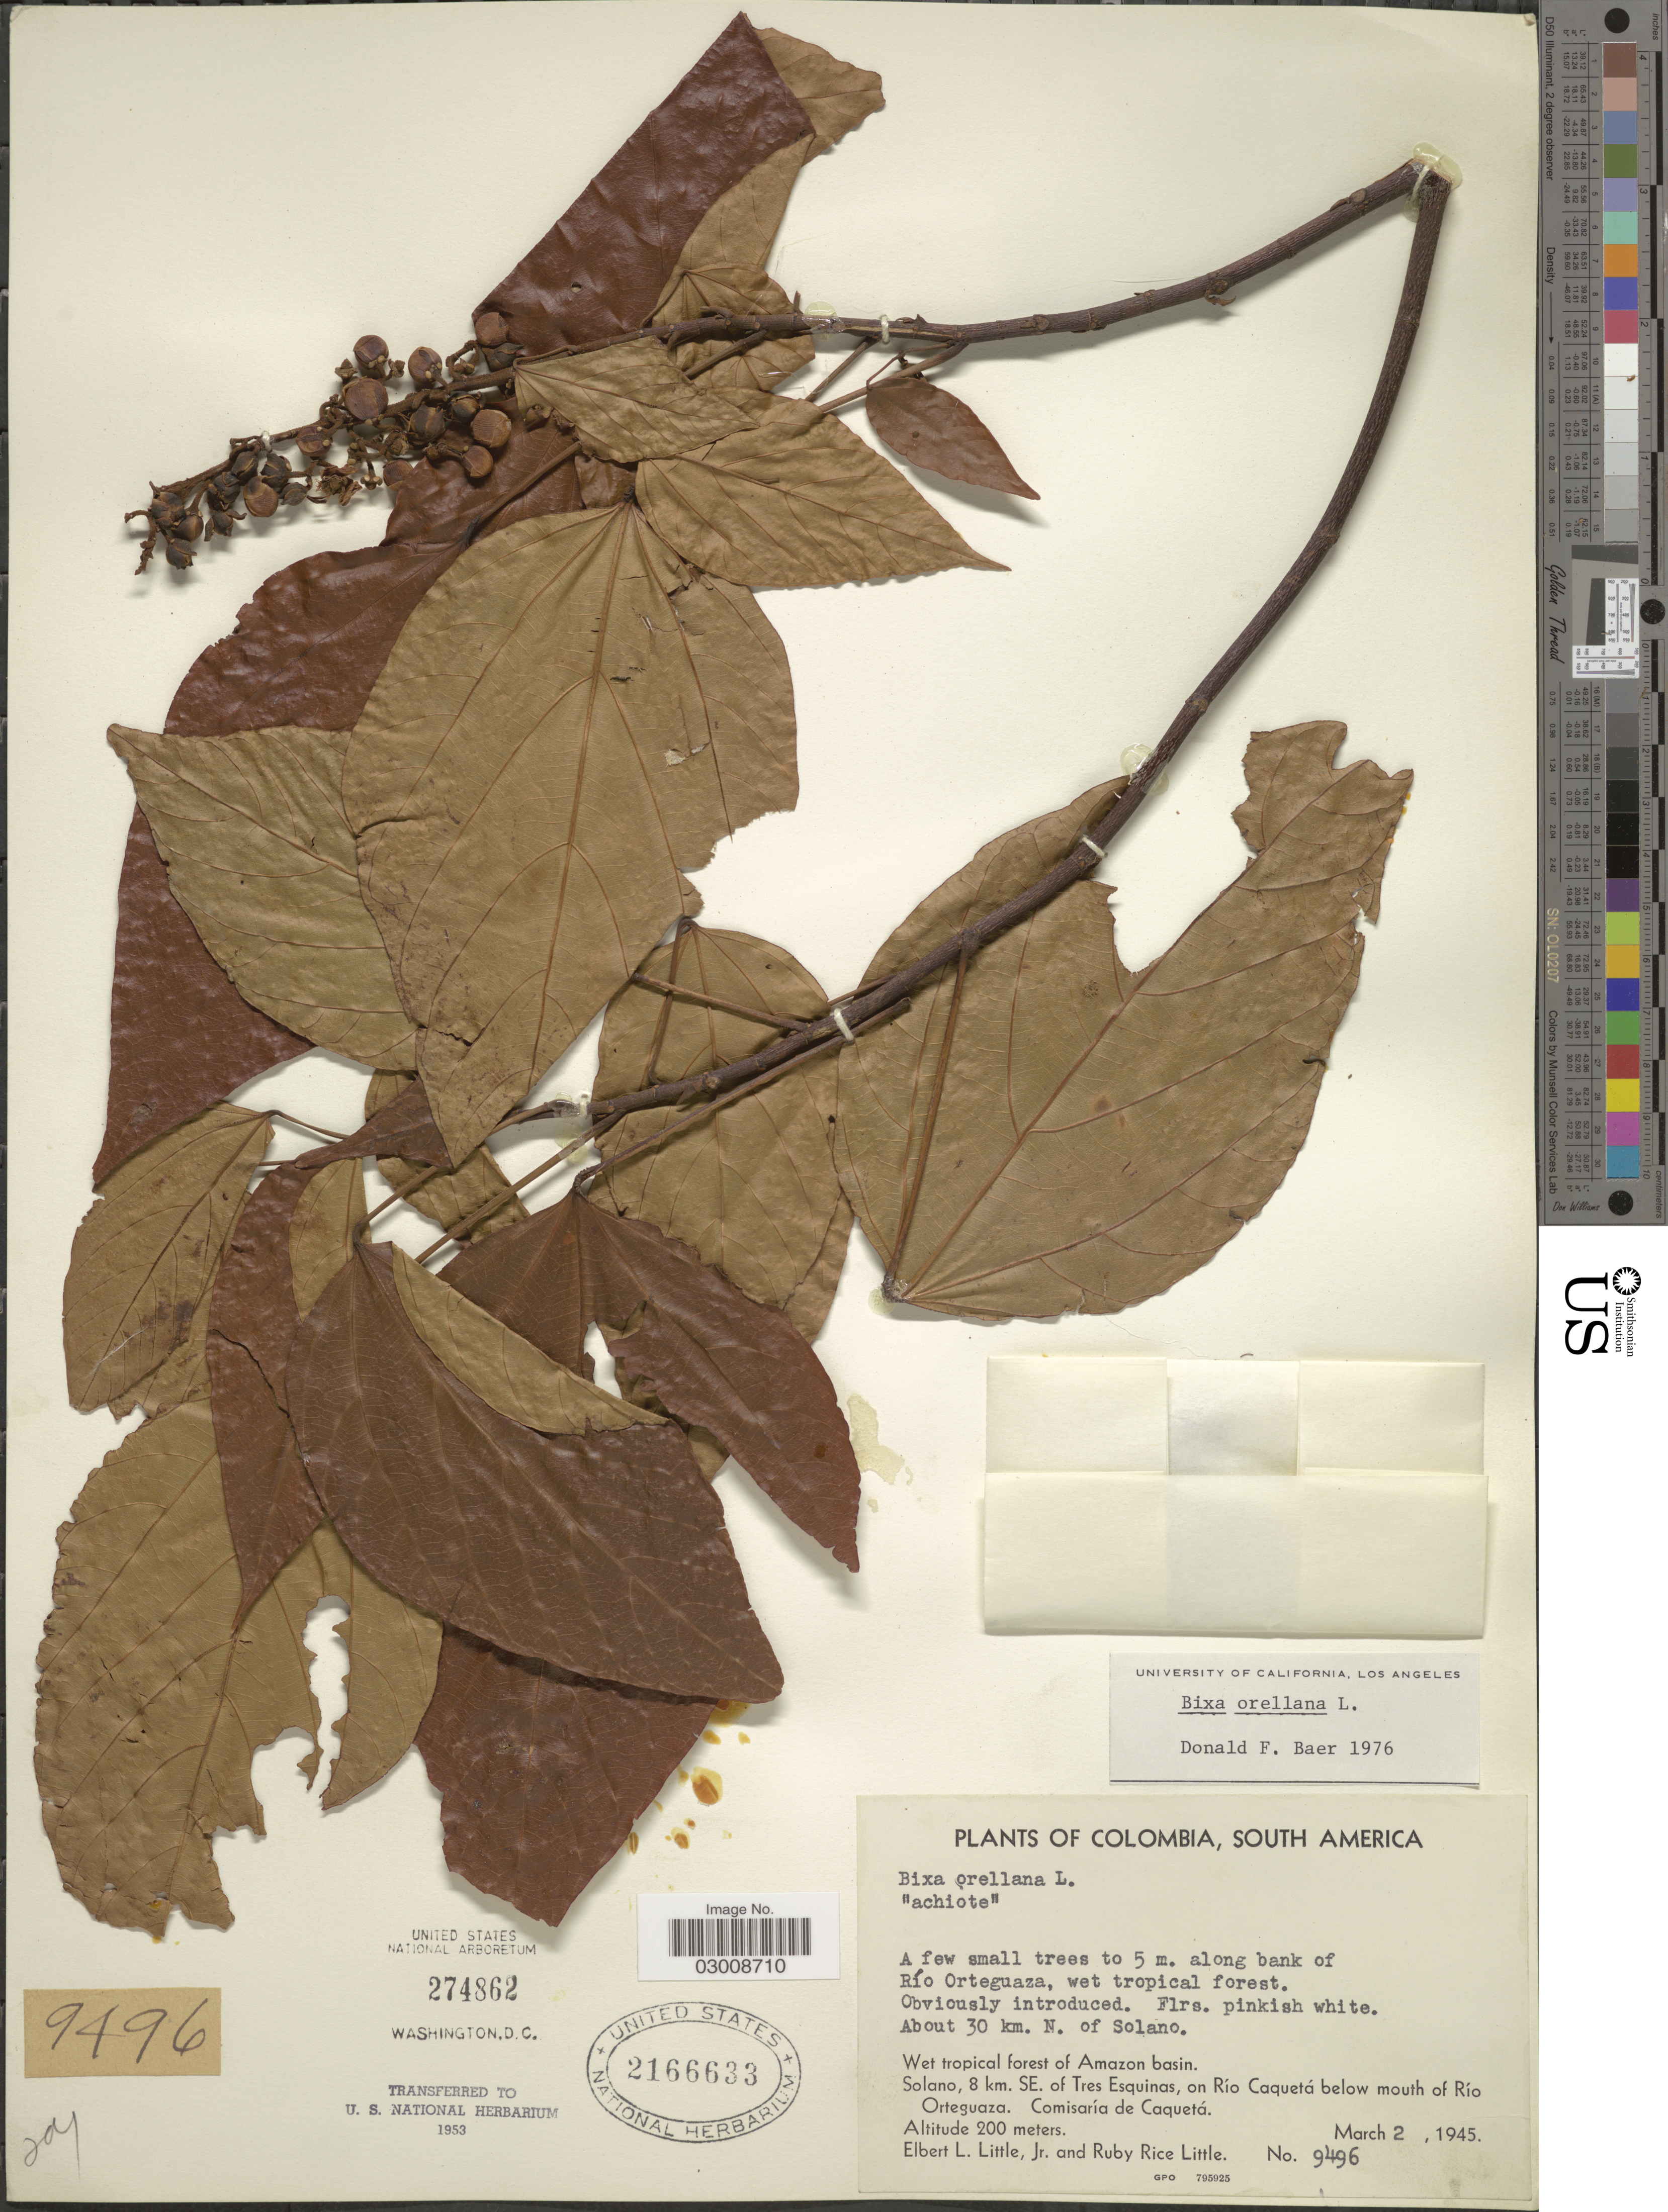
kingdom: Plantae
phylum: Tracheophyta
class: Magnoliopsida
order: Malvales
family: Bixaceae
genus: Bixa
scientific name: Bixa orellana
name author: L.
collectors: E. L. Little & R. R. Little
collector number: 9496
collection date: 1945-03-02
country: Colombia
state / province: Caquetá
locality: About 30 km. N. of Solano, Solano, 8 km. SE. of Tres Esquinas, on Río Caquetá below mouth of Río Orteguaza, Comisaría de Caquetá.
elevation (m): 200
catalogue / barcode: US 2166633